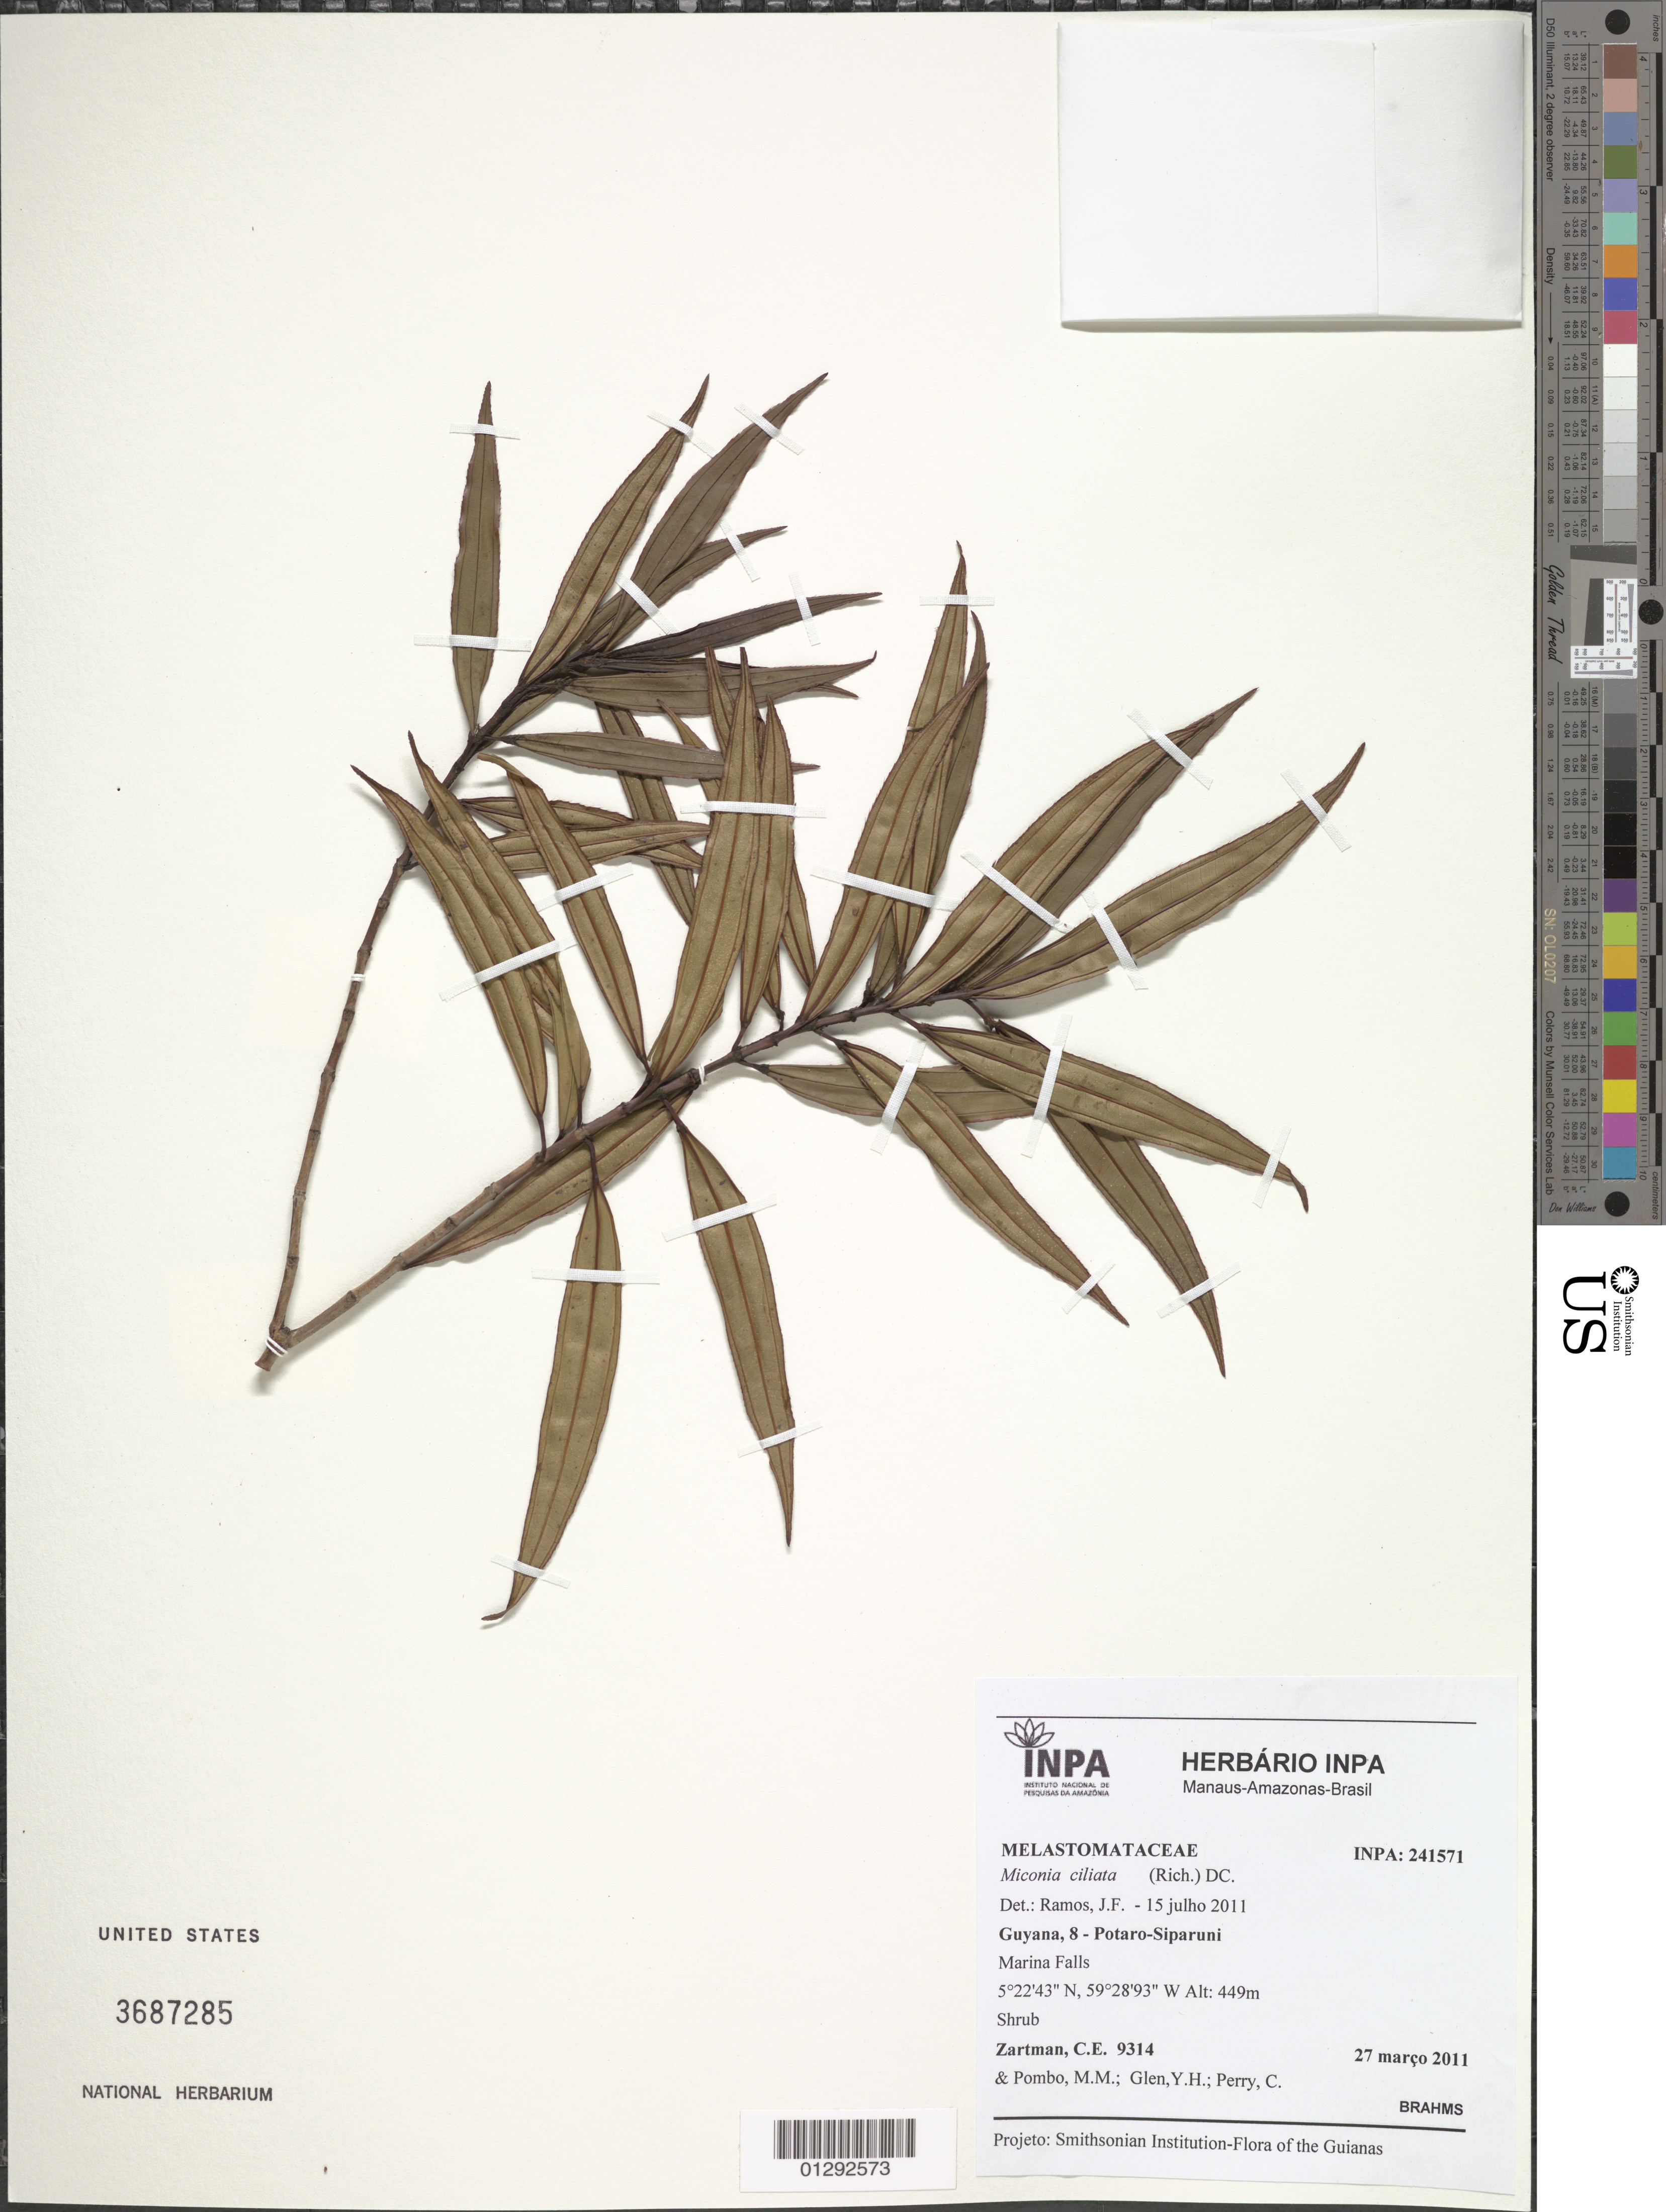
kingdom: Plantae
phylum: Tracheophyta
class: Magnoliopsida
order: Myrtales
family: Melastomataceae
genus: Miconia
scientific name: Miconia ciliata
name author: (Rich.) DC.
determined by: Ramos, J. F.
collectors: C. Zartman, M. Pombo, Y. Glen & C. Perry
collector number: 9314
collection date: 2011-03-27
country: Guyana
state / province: Potaro-Siparuni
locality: Marina Falls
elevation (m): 449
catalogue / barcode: US 3687285